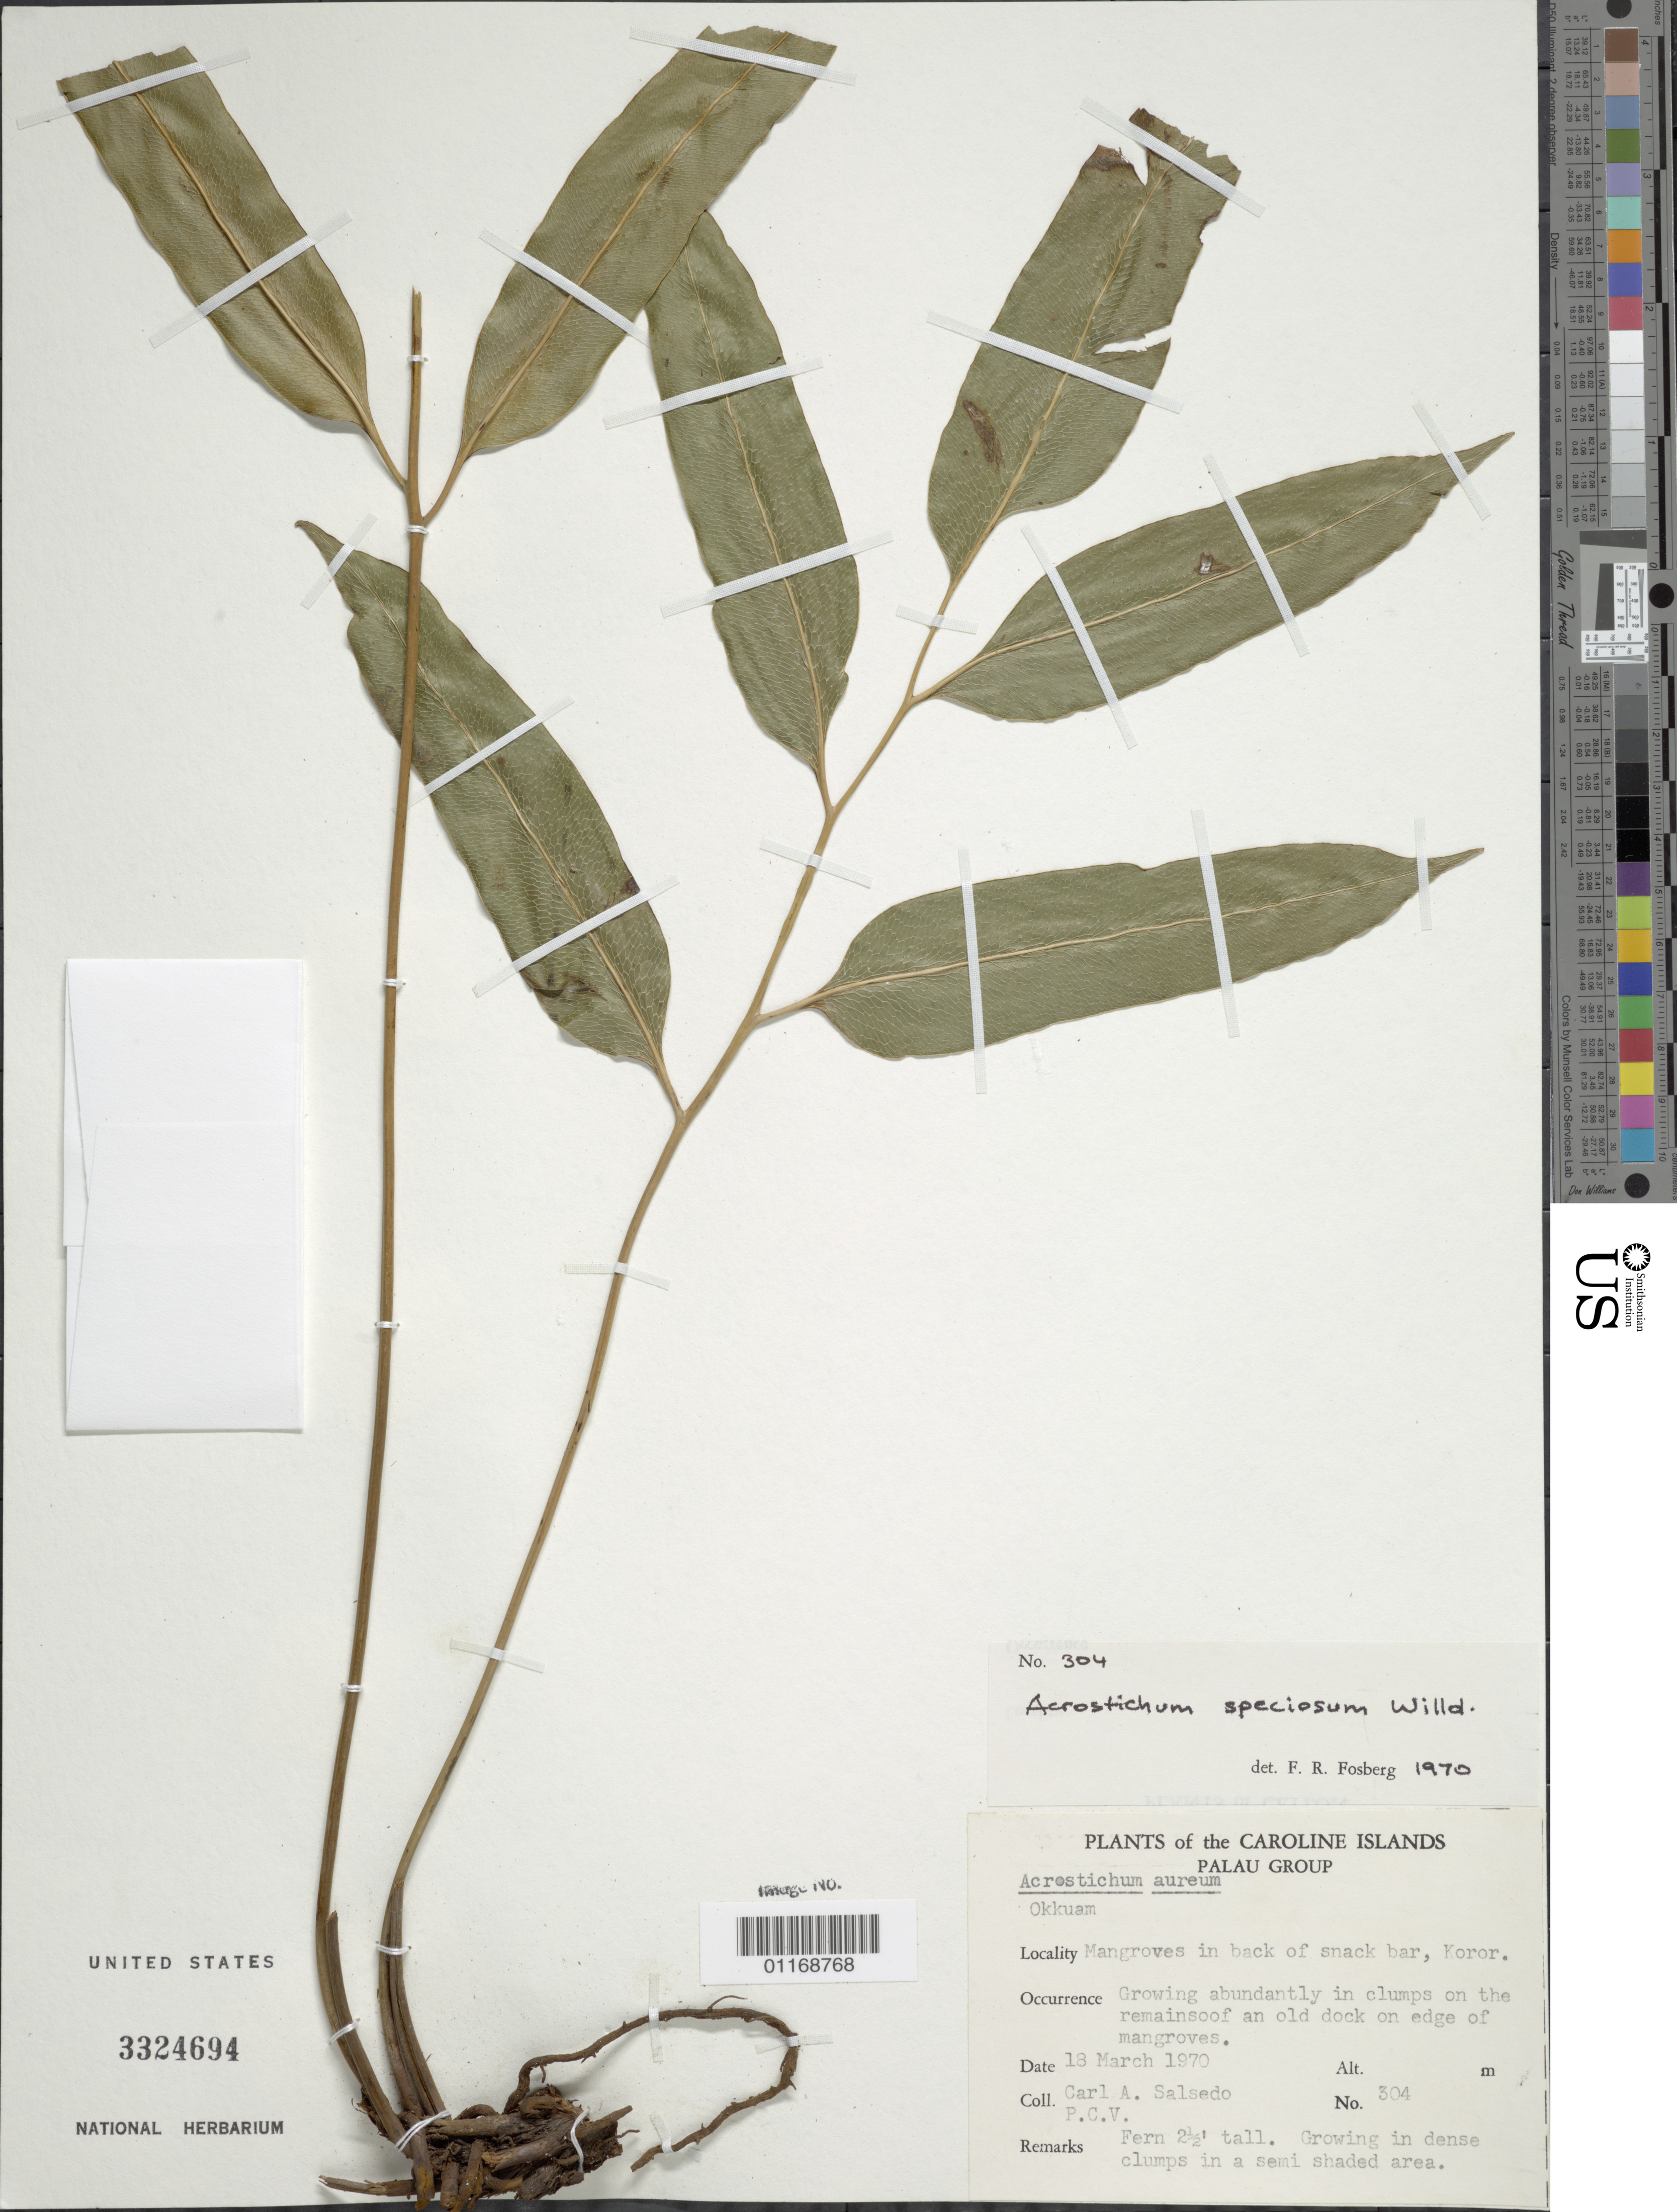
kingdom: Plantae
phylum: Tracheophyta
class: Polypodiopsida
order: Polypodiales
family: Pteridaceae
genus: Acrostichum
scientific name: Acrostichum speciosum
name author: Willd.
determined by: Fosberg, F. R.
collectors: C.A. Salsedo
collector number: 304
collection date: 1970-03-18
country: Palau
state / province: Koror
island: Oreor [Koror] I.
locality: Mangroves in back of snack bar, Koror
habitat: edge of mangroves, semi shaded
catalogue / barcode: US 3324694